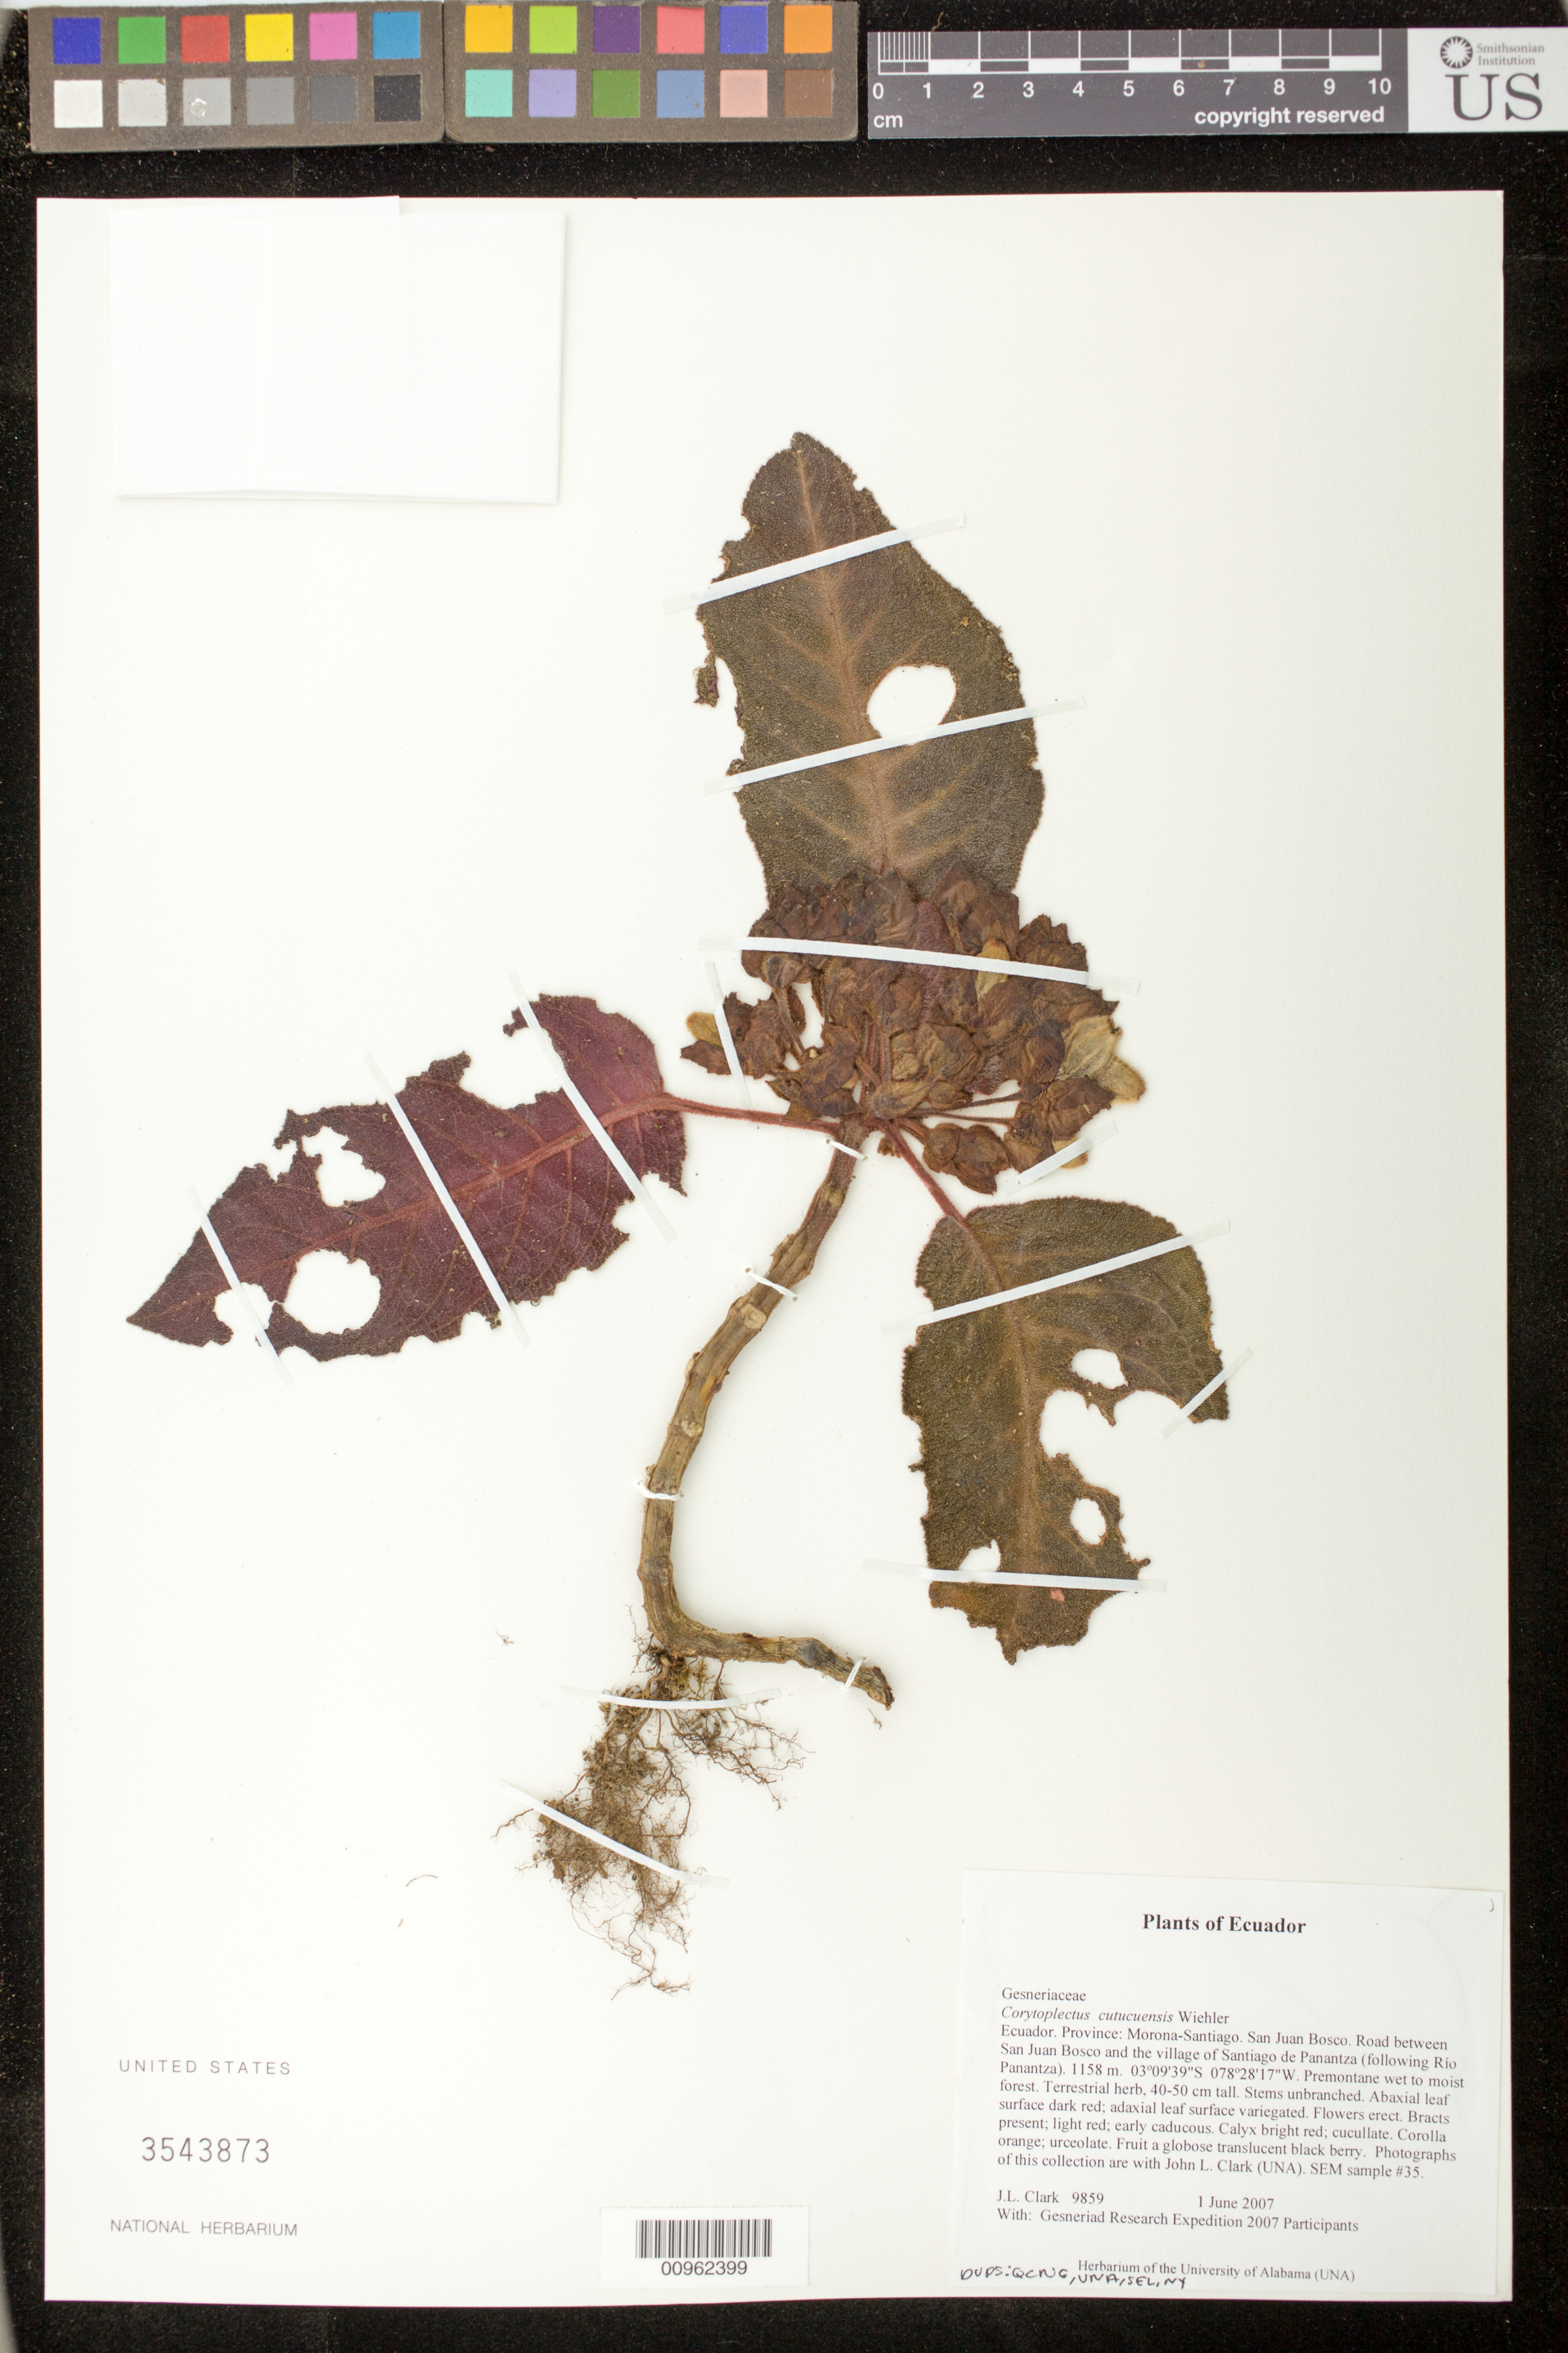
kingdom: Plantae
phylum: Tracheophyta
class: Magnoliopsida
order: Lamiales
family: Gesneriaceae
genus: Corytoplectus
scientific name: Corytoplectus cutucuensis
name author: Wiehler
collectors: J. L. Clark & Gesneriad Research Expedition 2007 Participants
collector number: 9859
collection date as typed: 01 Jun 2007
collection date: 2007-06-01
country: Ecuador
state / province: Morona-Santiago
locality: San Juan Bosco. Road between San Juan Bosco and the village of Santiago de Panantza (following Río Panantza)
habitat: Premontane wet to moist forest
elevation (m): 1158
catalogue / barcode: US 3543873